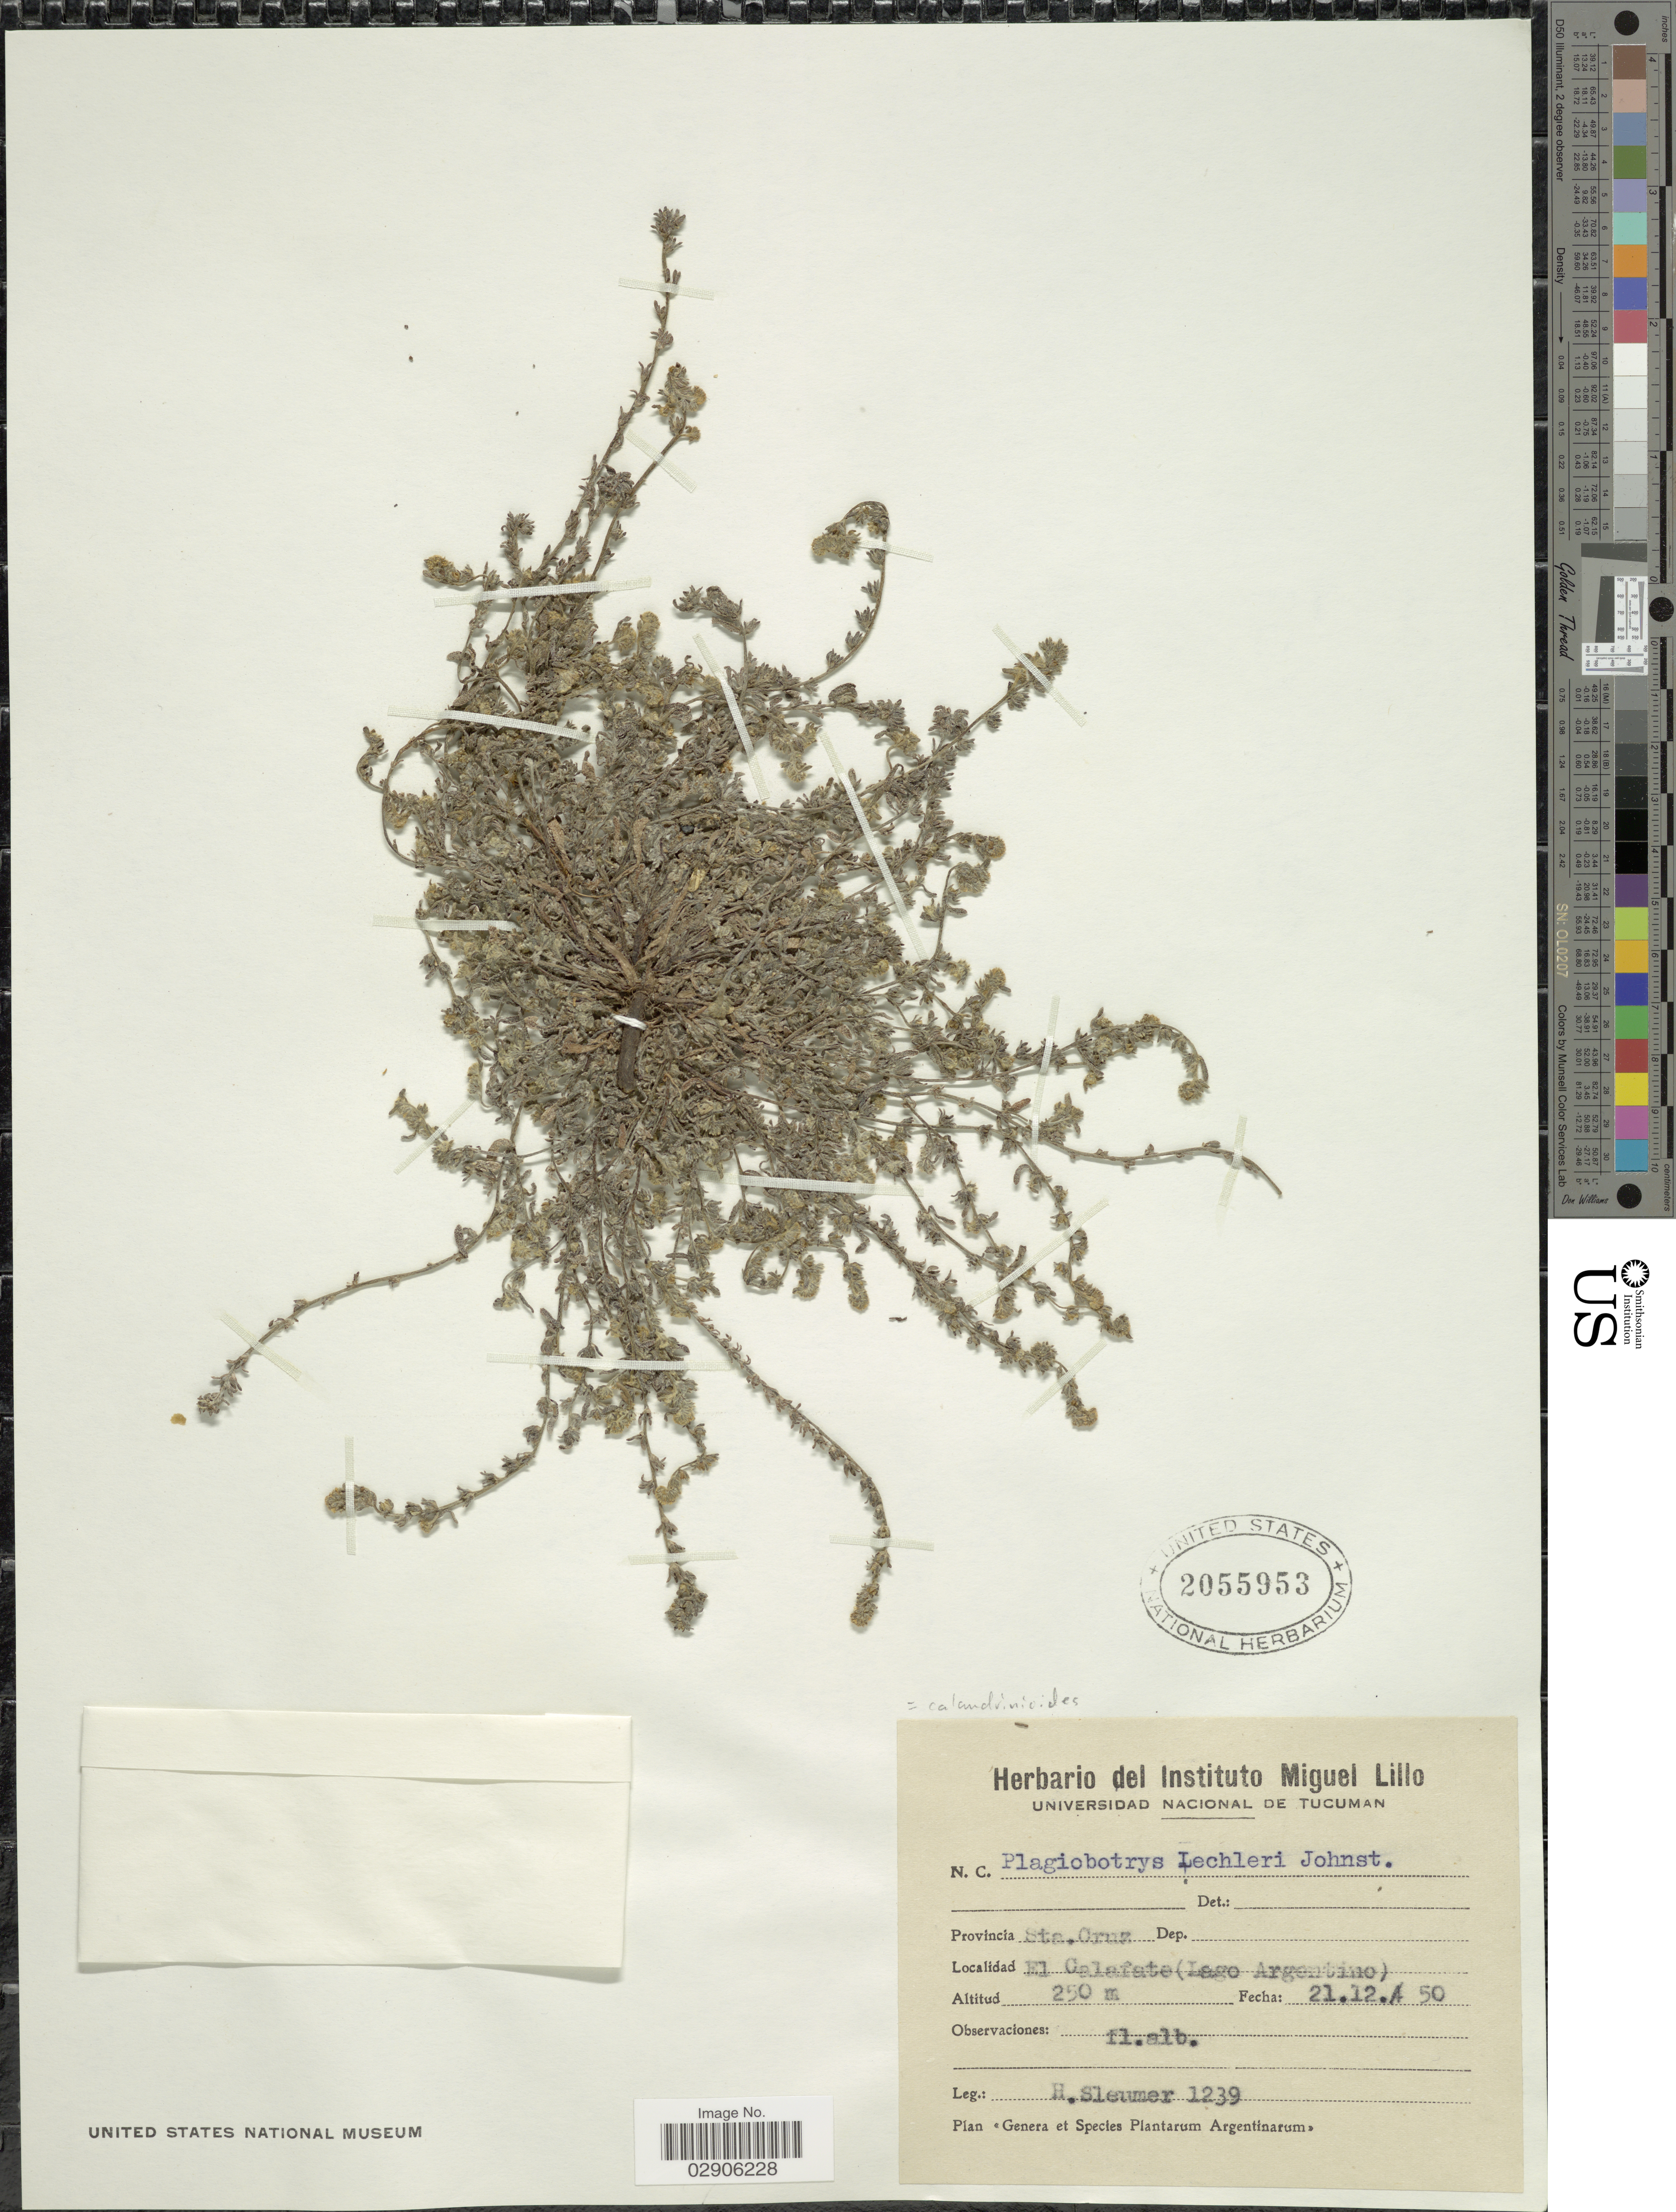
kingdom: Plantae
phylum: Tracheophyta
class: Magnoliopsida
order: Boraginales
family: Boraginaceae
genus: Plagiobothrys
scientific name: Plagiobothrys calandrinioides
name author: (Phil.) I.M. Johnst.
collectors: H. O. Sleumer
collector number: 1239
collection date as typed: Transcribed d/m/y: 21/12/50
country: Argentina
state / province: Santa Cruz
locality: Provincia Sta. Cruz, El Calafate (Lago Argentino).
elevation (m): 250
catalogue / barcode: US 2055953